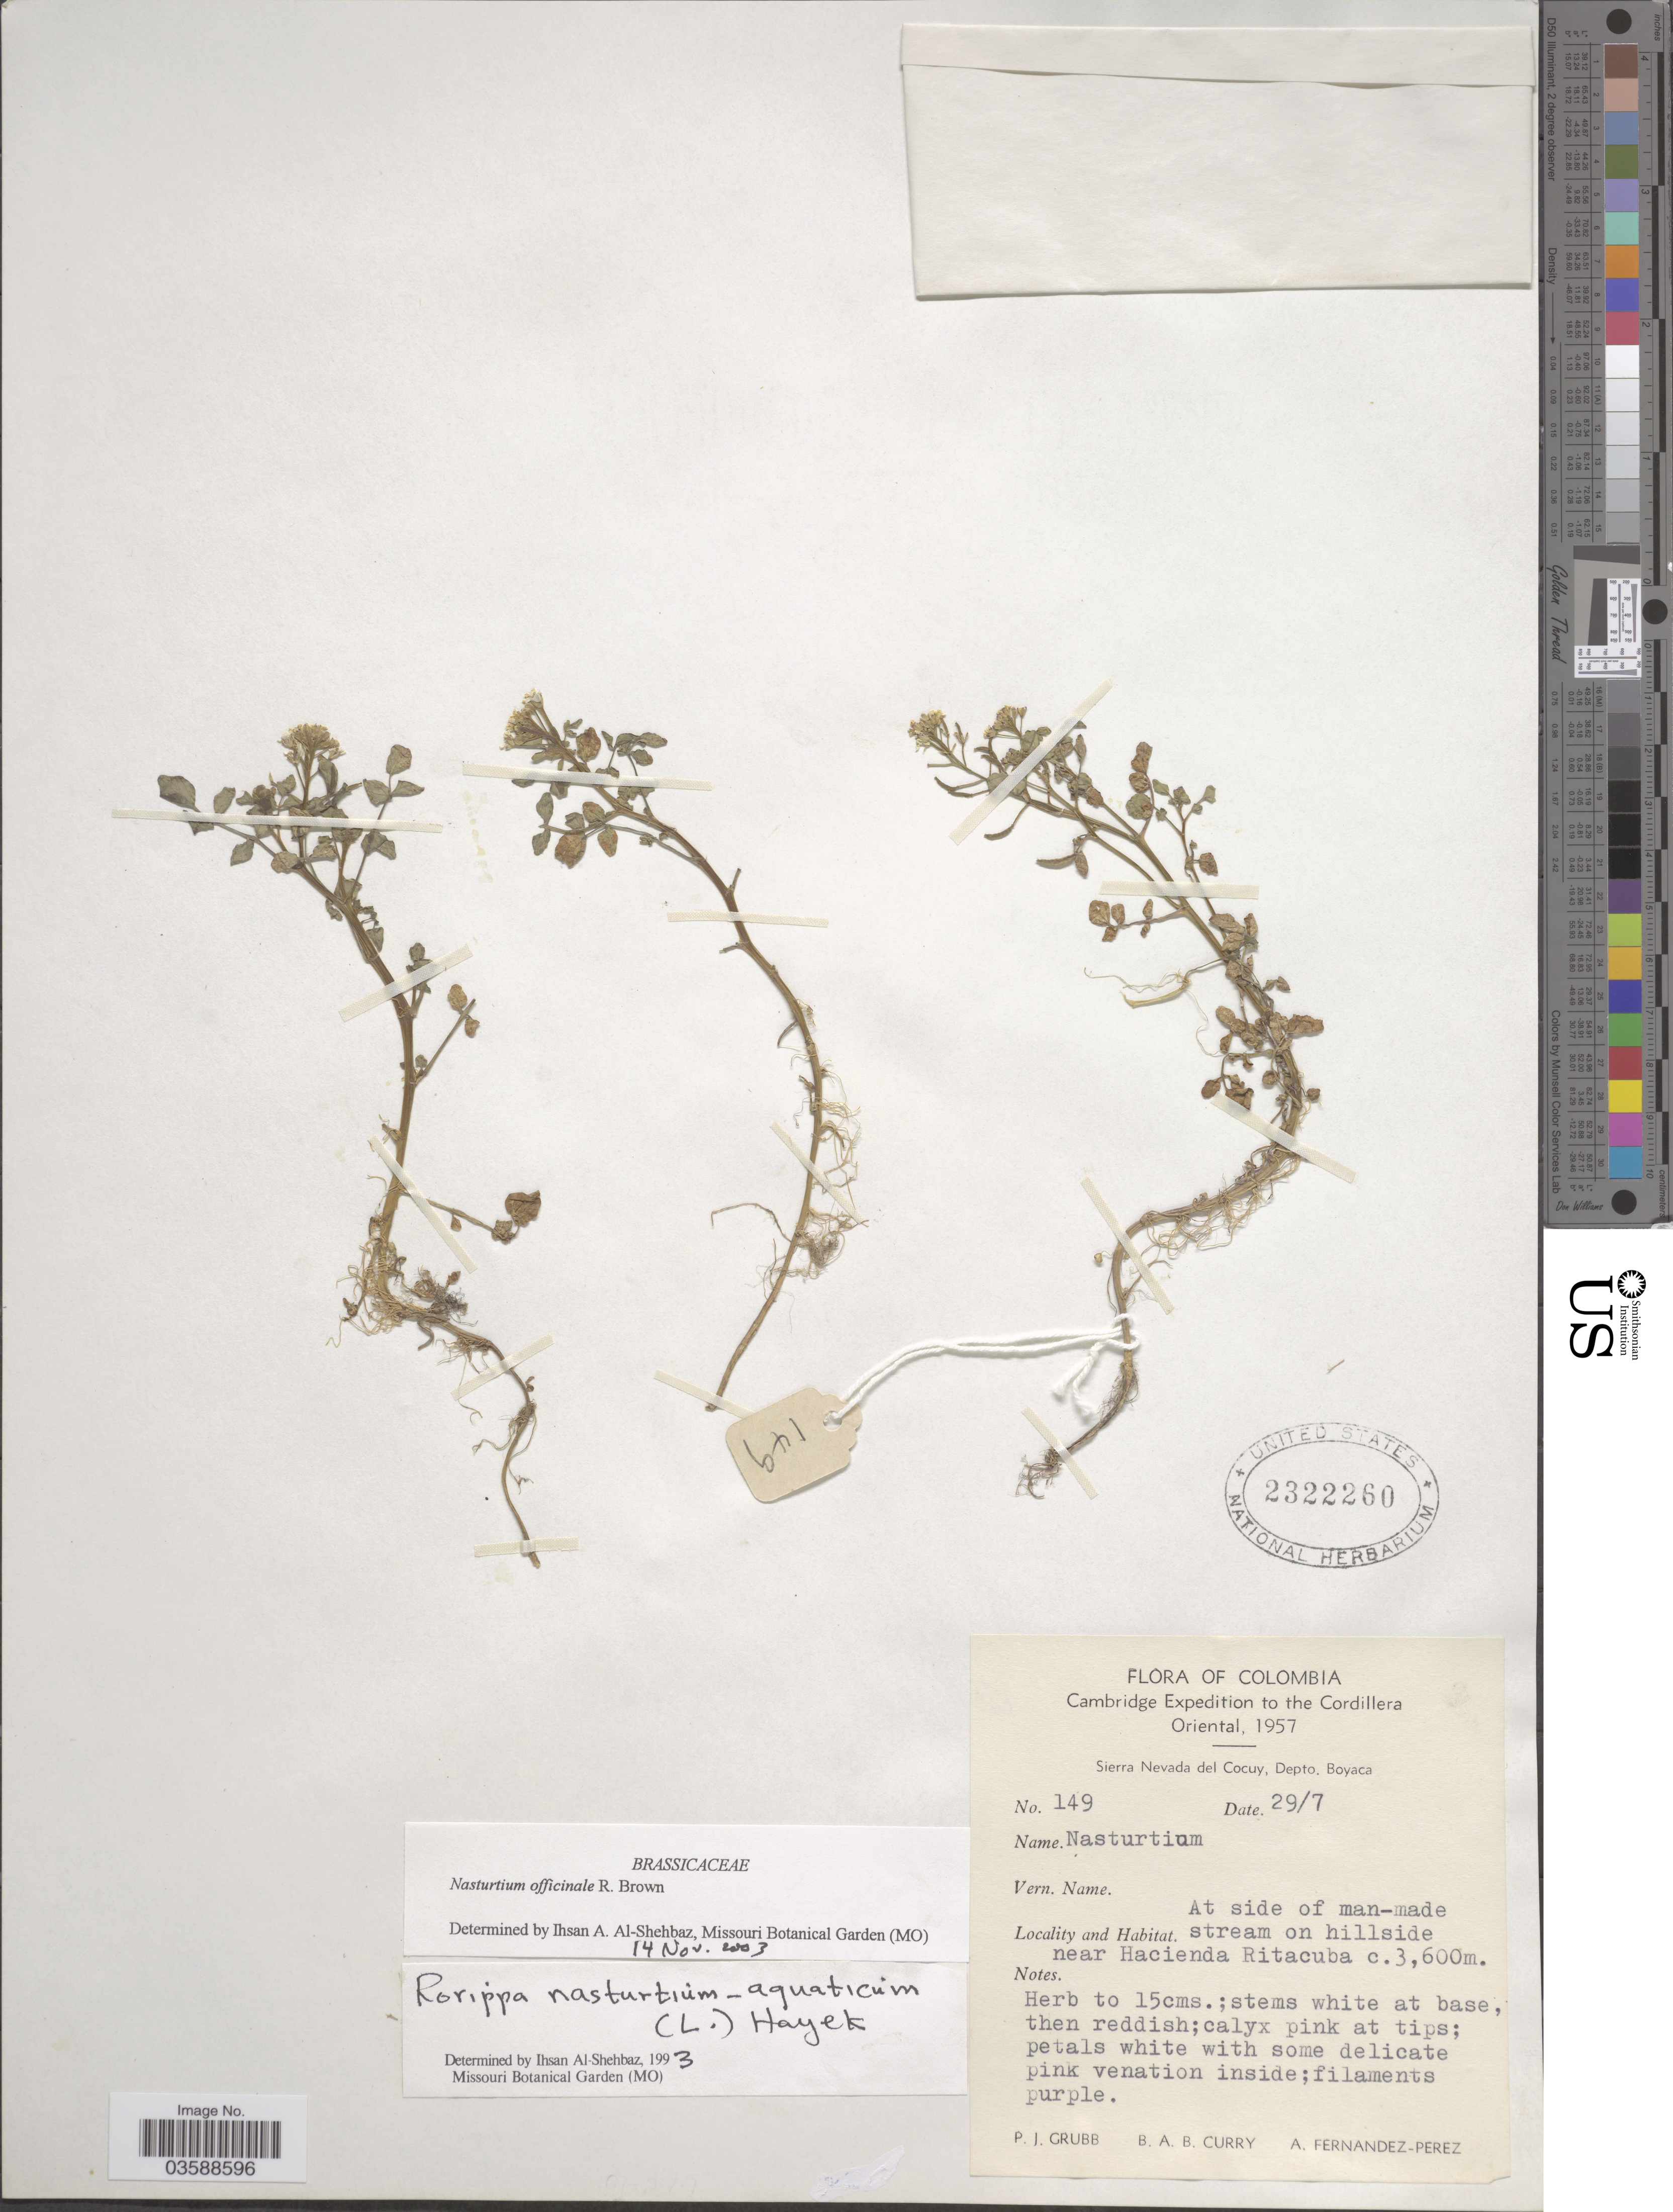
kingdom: Plantae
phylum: Tracheophyta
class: Magnoliopsida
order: Brassicales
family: Brassicaceae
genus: Nasturtium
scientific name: Nasturtium officinale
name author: R. Br.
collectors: P. J. Grubb, B. A. B. Curry & A. Fernández-Pérez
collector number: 149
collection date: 1957-07-29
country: Colombia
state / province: Boyacá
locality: The Cordillera Oriental. Sierra Nevada del Cocuy, Depto. Boyaca. Hillside near Hacienda Ritacuba.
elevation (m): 3600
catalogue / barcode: US 2322260